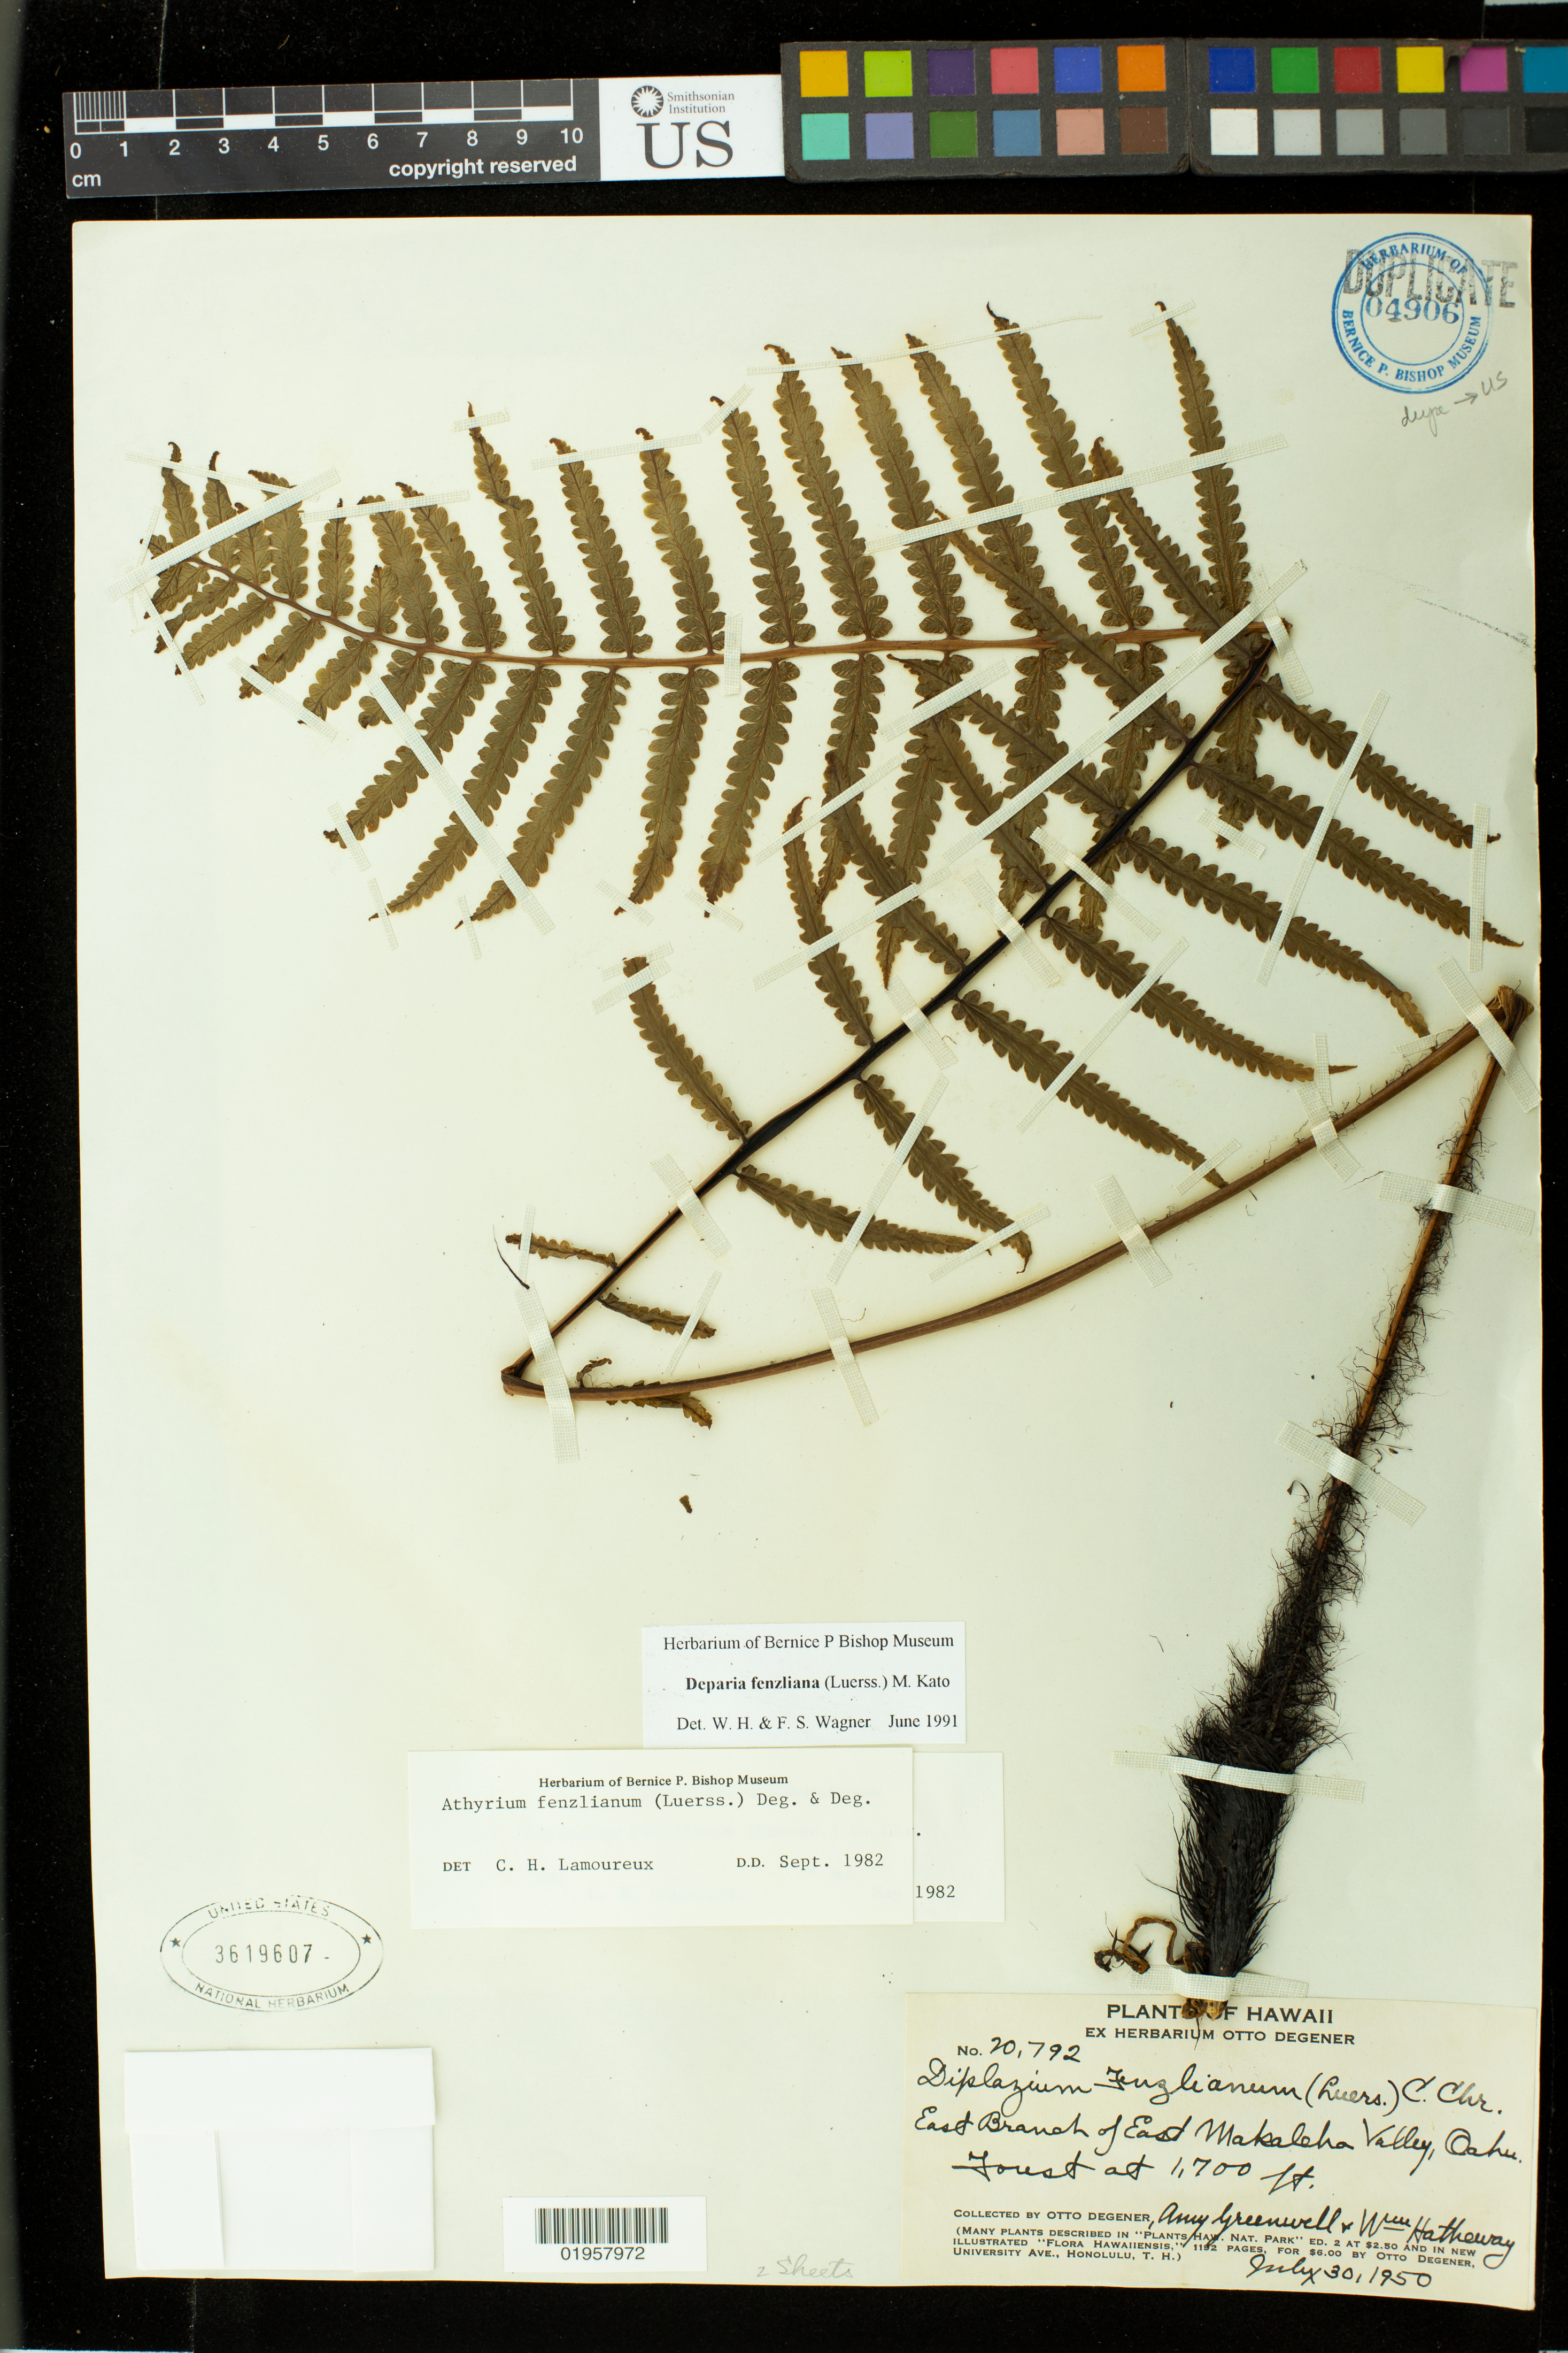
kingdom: Plantae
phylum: Tracheophyta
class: Polypodiopsida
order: Polypodiales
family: Athyriaceae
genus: Deparia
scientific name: Deparia fenzliana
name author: (Luerss.) M. Kato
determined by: Wagner, W. H.; Wagner, F. S.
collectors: O. Degener, A. B. Greenwell & W. H. Hatheway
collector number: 20792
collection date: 1950-07-30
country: United States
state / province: Hawaii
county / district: Honolulu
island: Oahu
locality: Oahu. East branch of East Makaleha Valley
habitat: Forest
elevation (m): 518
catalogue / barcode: US 3619607